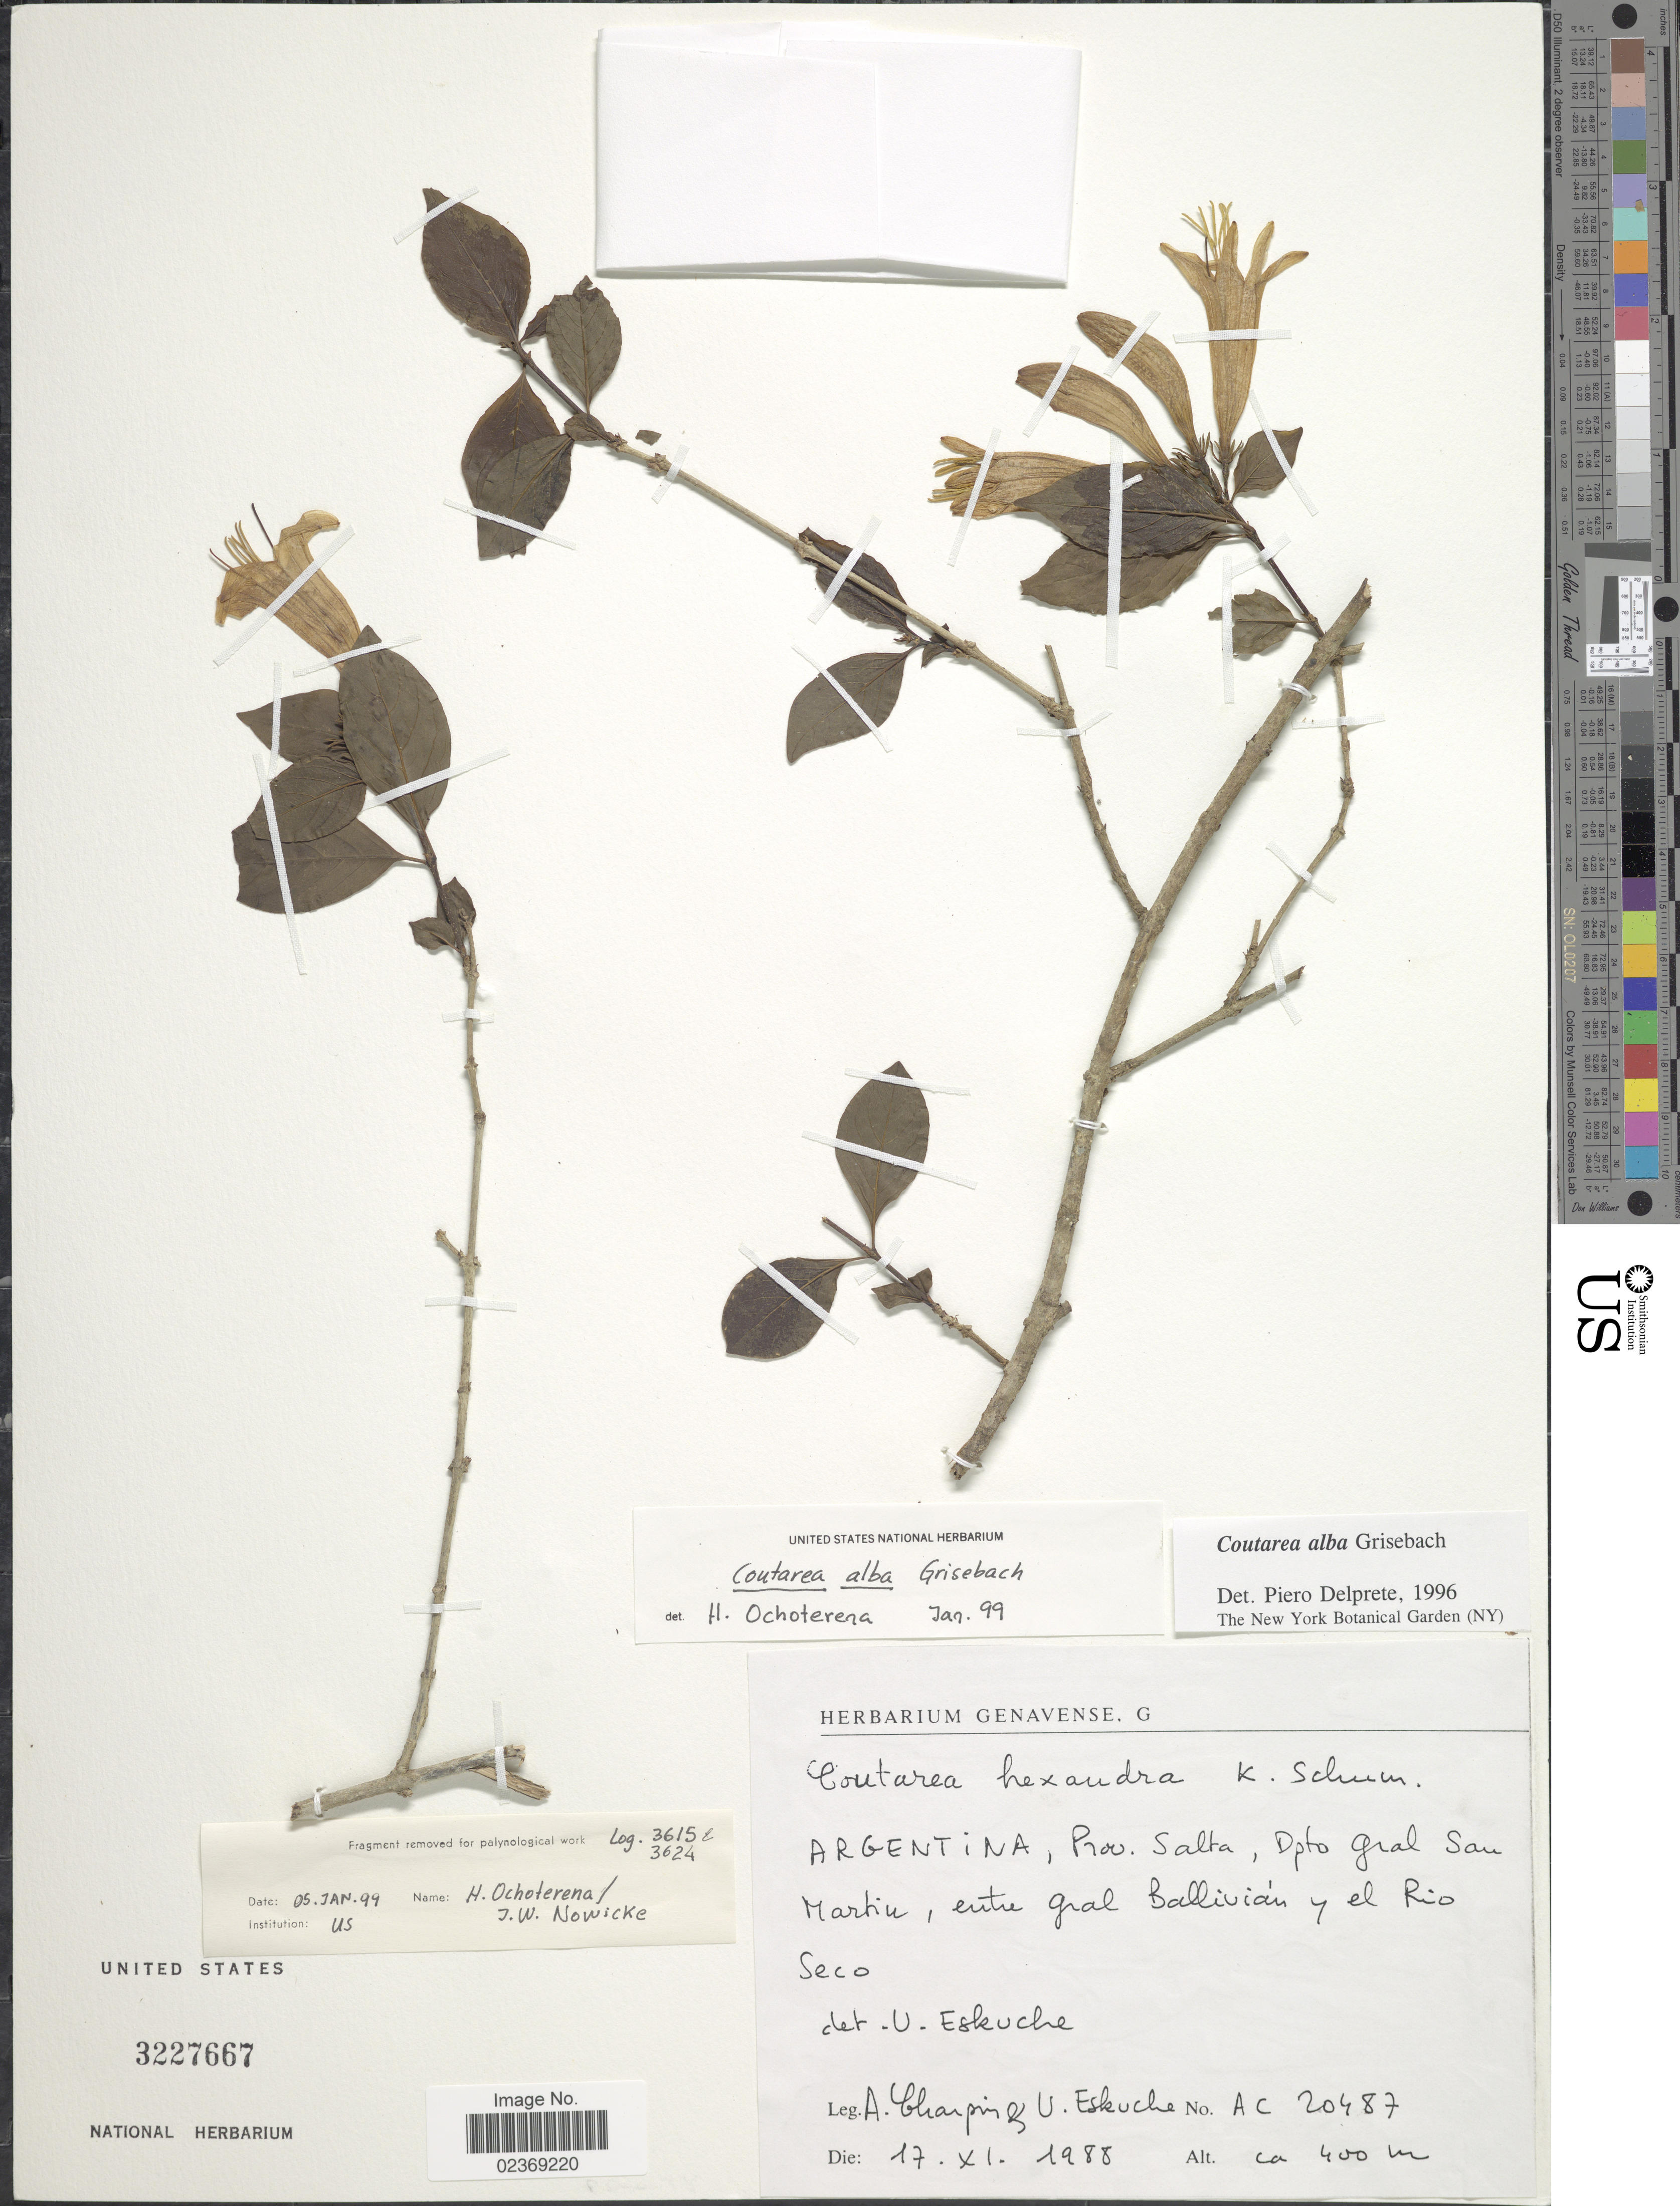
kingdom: Plantae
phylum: Tracheophyta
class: Magnoliopsida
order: Gentianales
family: Rubiaceae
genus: Coutarea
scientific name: Coutarea alba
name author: Griseb.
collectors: A. Charpin & U. Eskuche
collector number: AC20487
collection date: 1988-11-17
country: Argentina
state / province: Salta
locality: Prov. Salta, Dpto gral San Martin, entre gral Ballivian y el Rio Seco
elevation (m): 400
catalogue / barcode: US 3227667